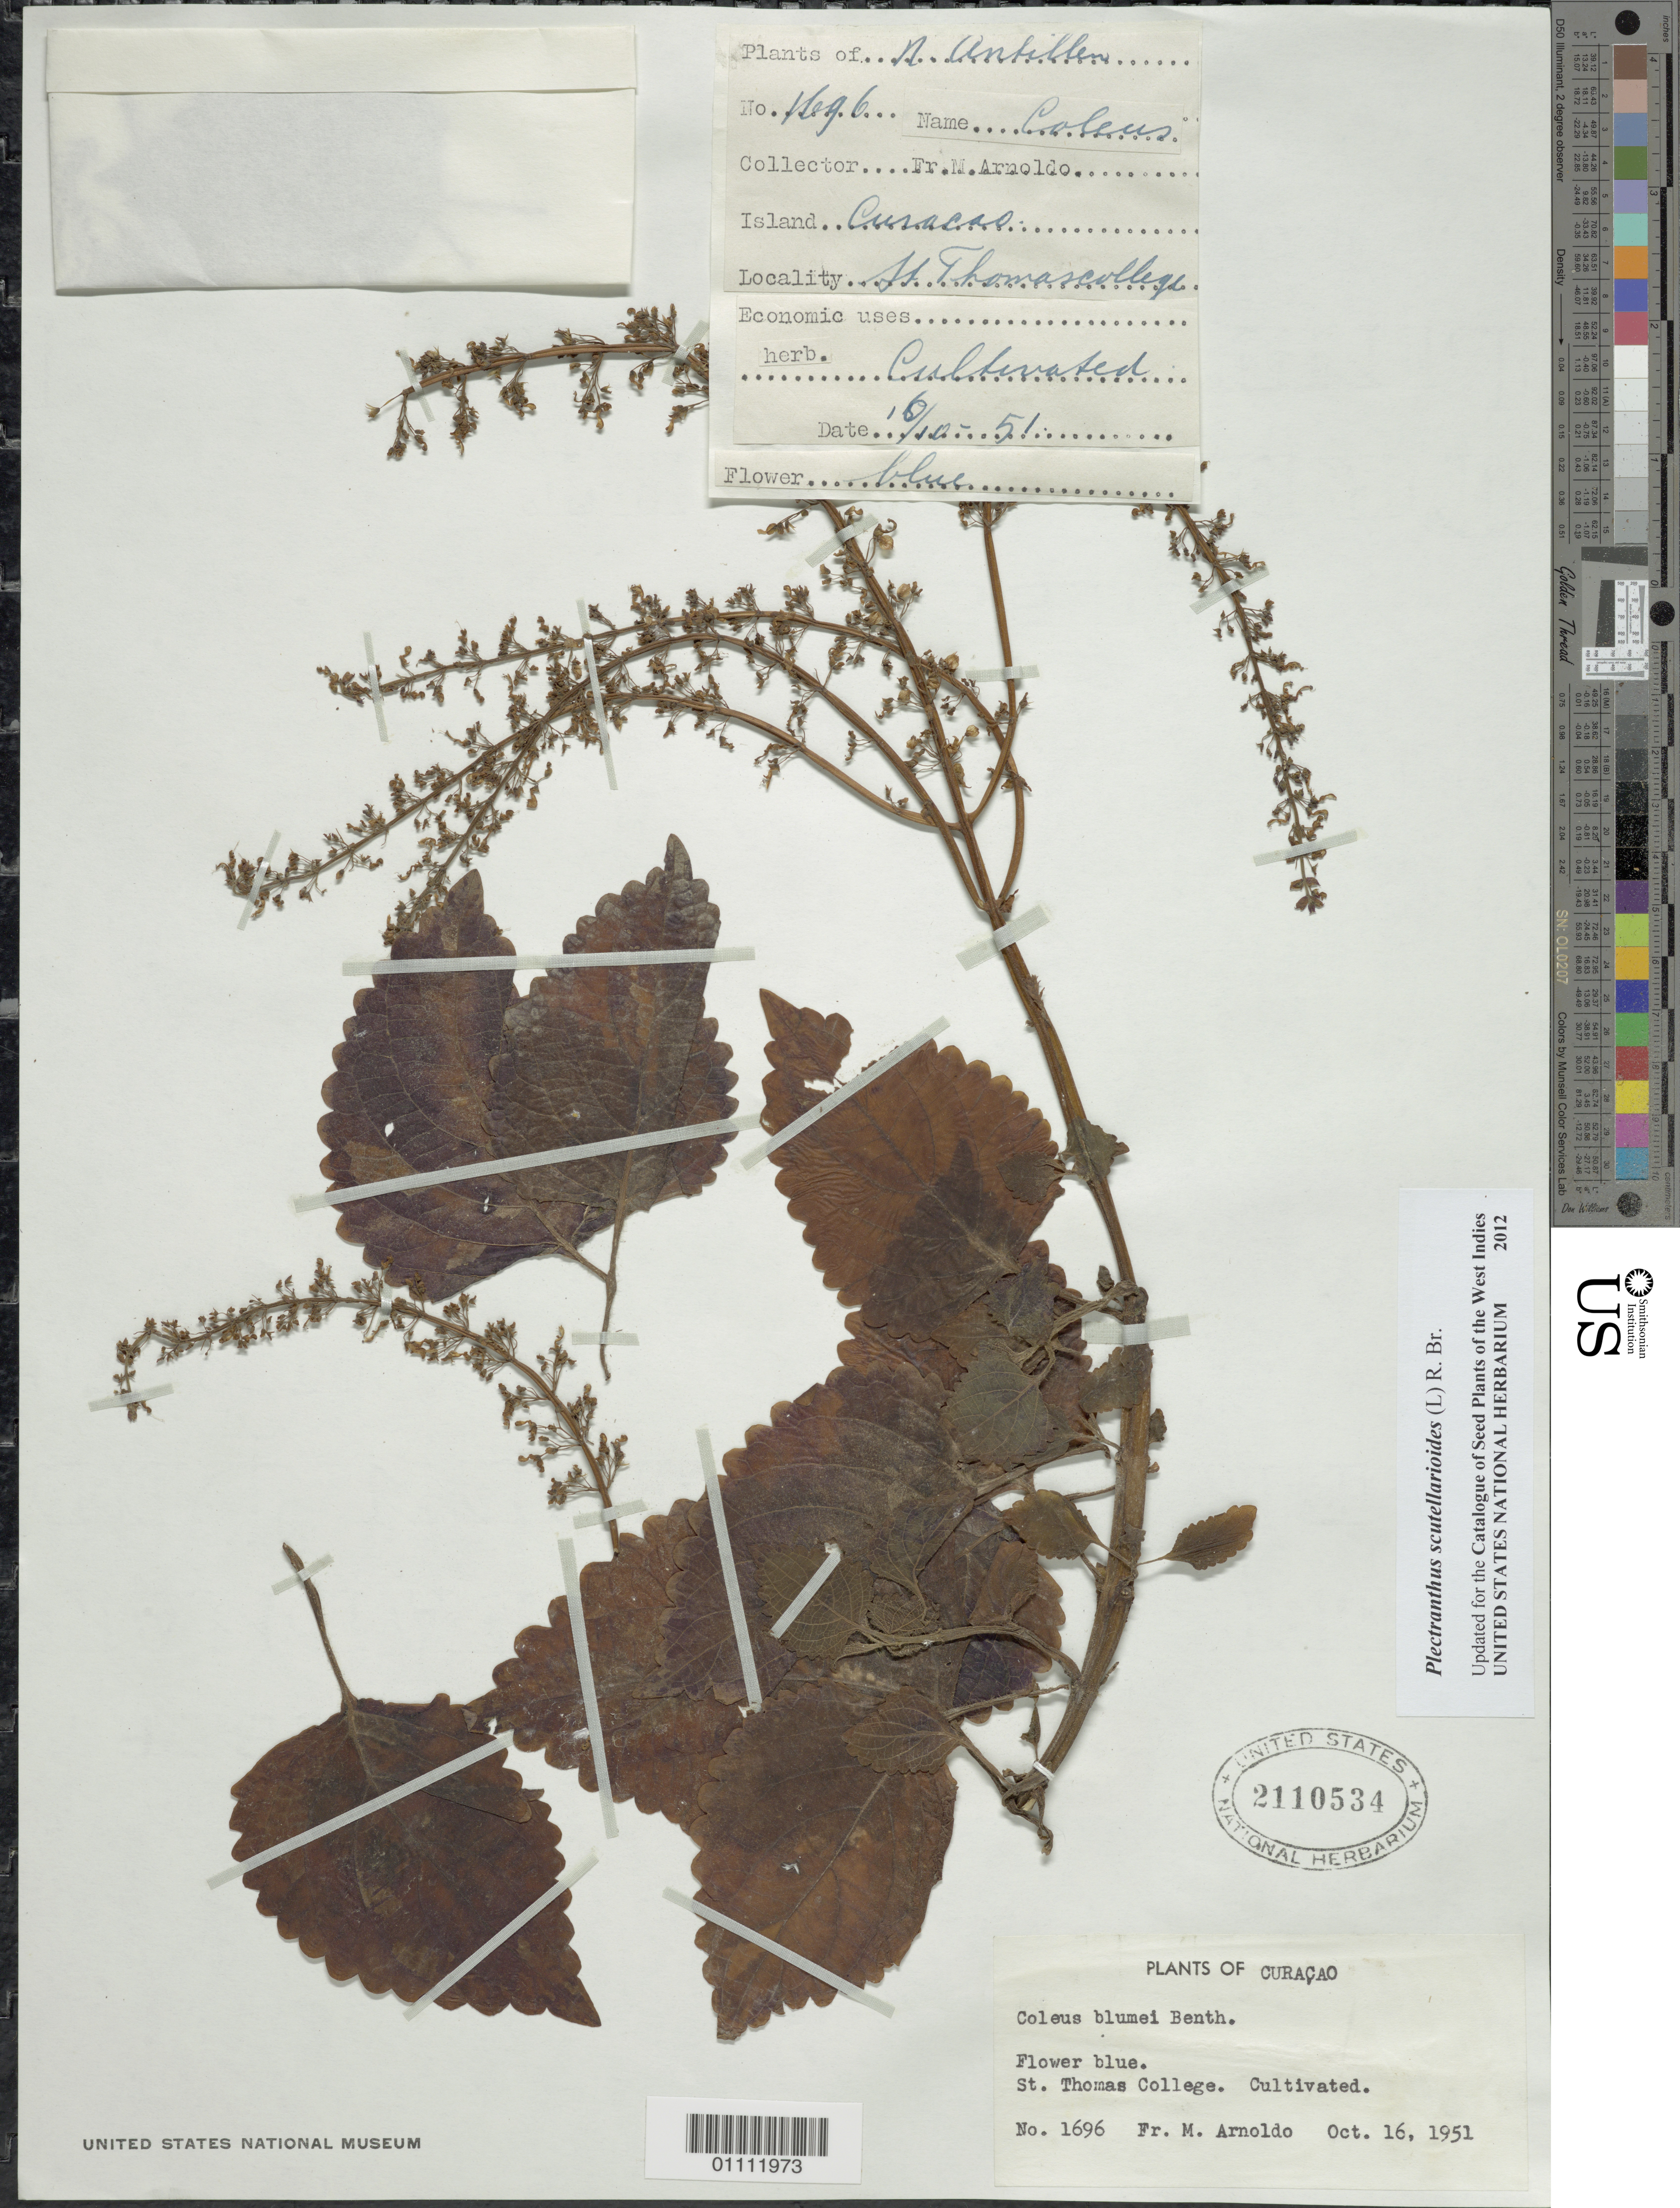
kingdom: Plantae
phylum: Tracheophyta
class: Magnoliopsida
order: Lamiales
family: Lamiaceae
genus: Plectranthus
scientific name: Plectranthus scutellarioides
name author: (L.) R. Br.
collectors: N. Arnoldo-Broeders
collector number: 1696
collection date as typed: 16 Oct 1951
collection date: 1951-10-16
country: Curaçao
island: Curaçao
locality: St. Thomas College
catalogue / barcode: US 2110534